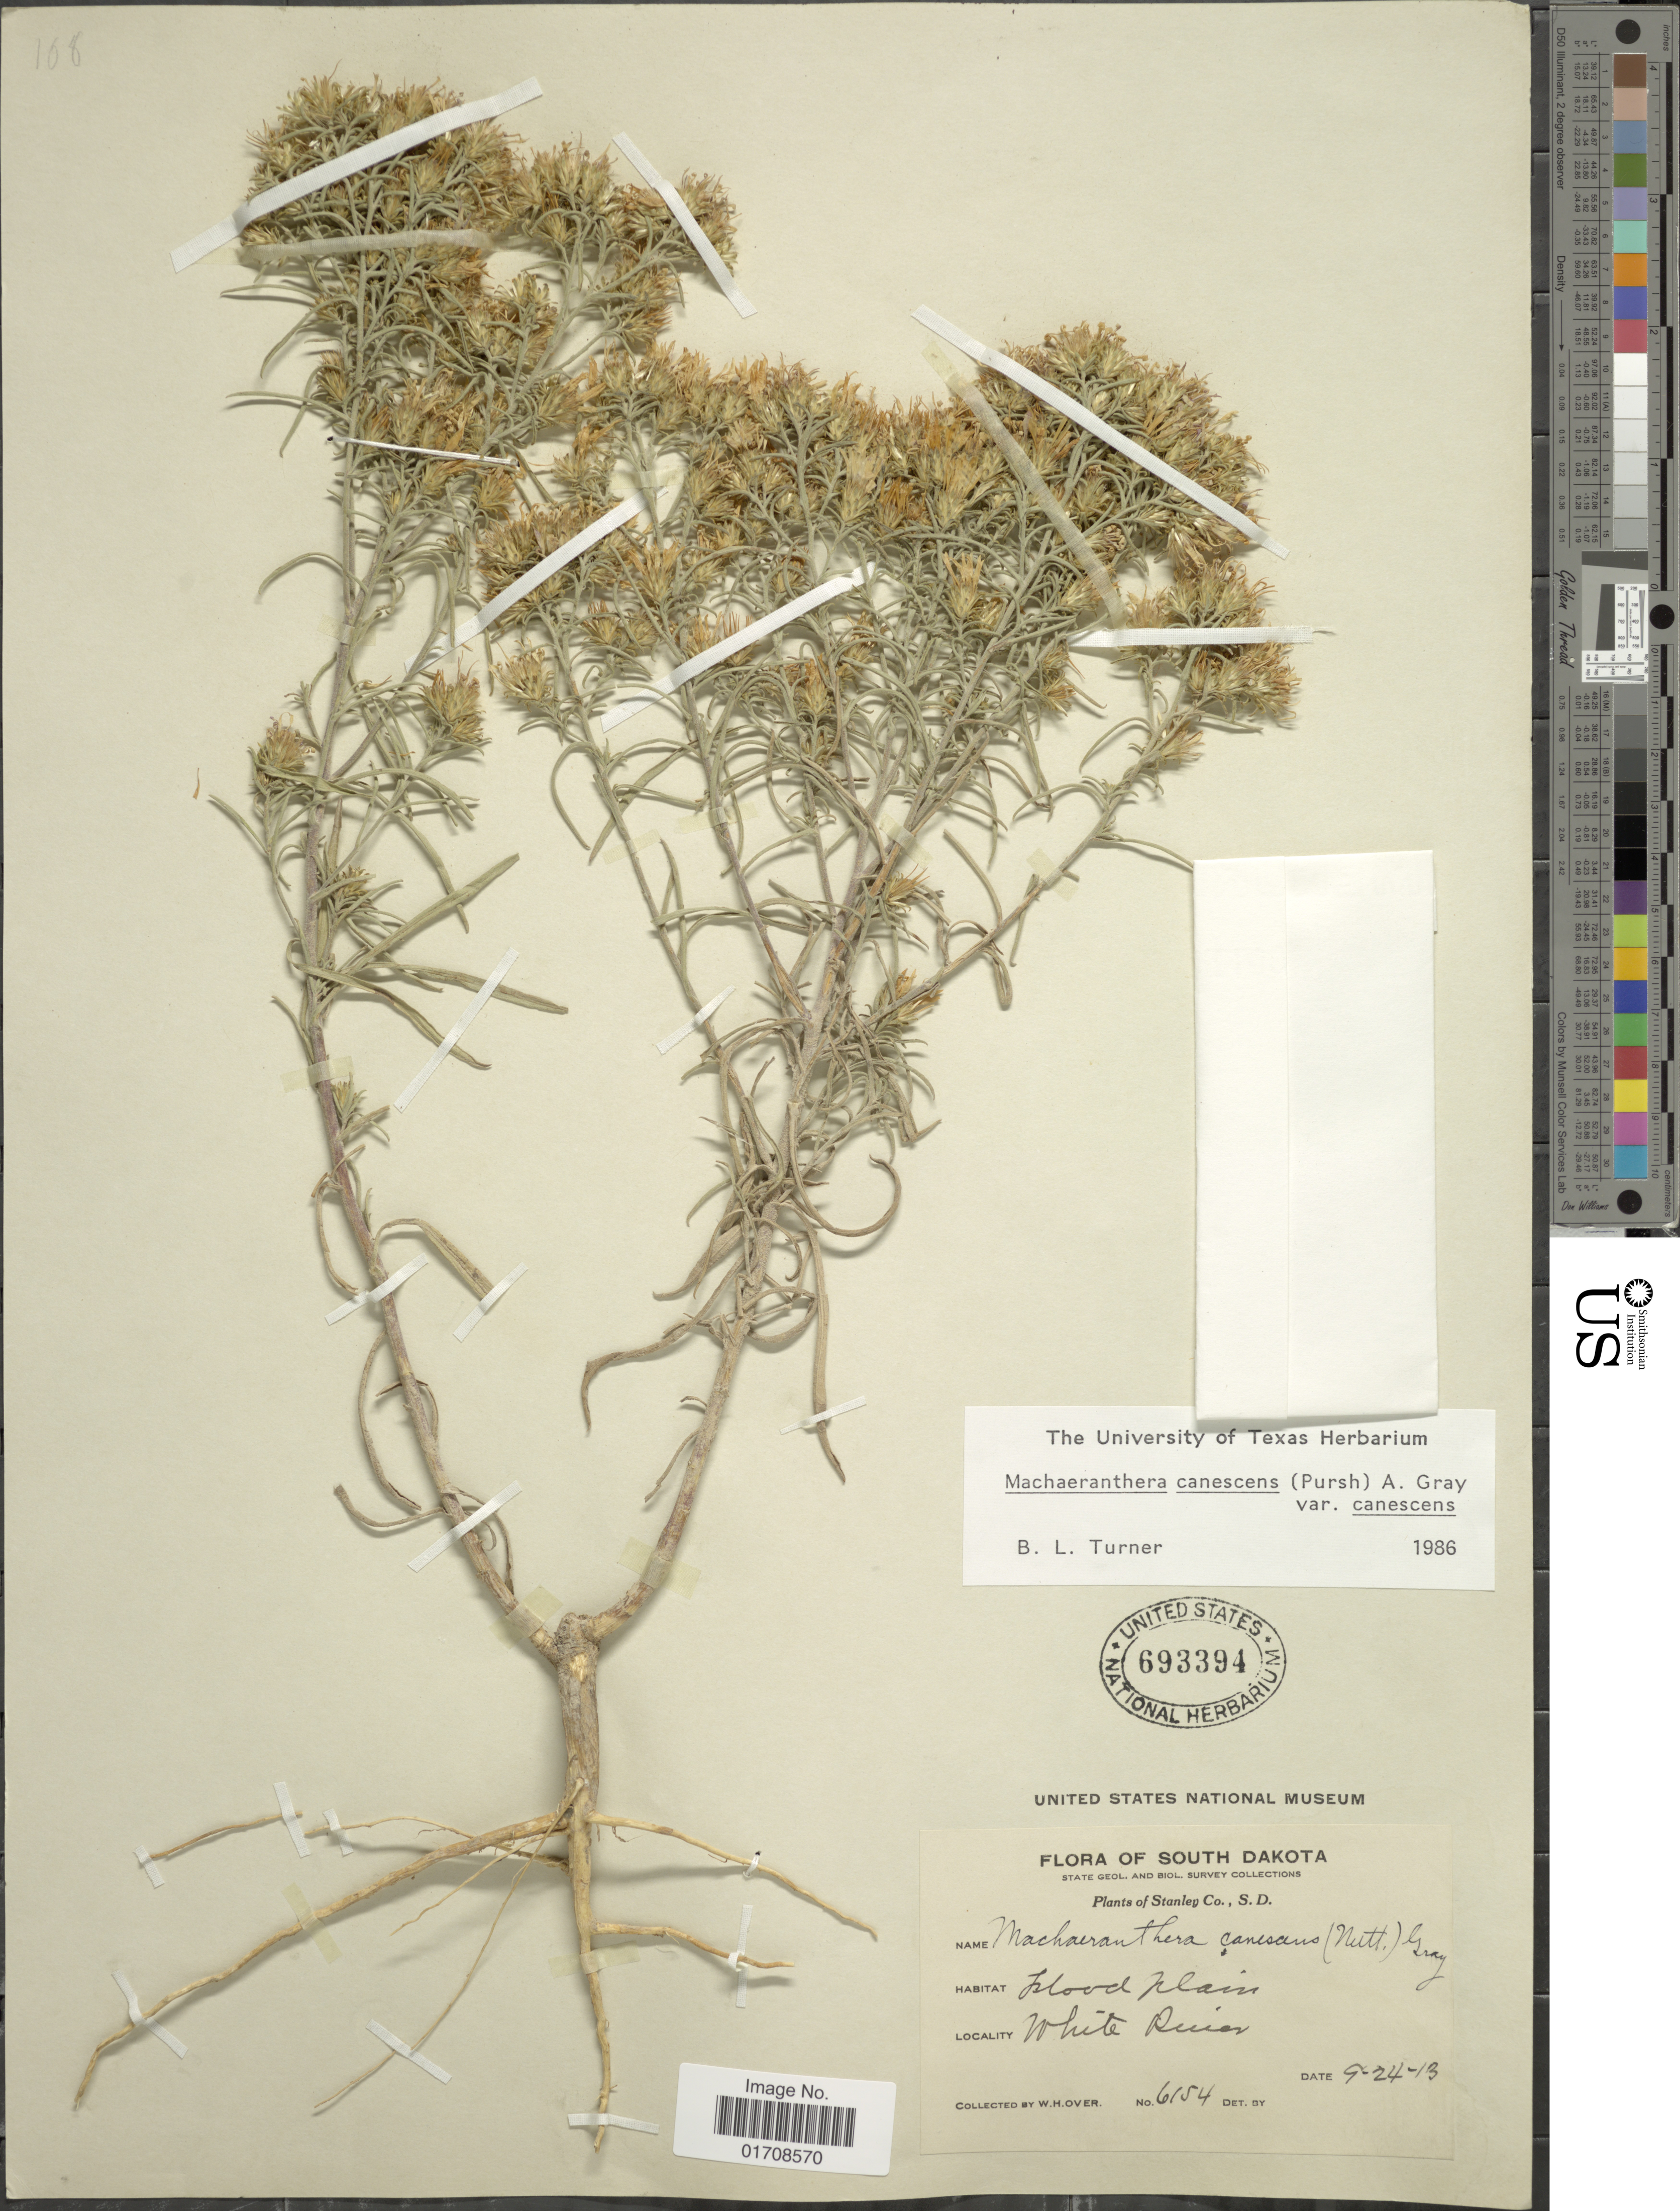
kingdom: Plantae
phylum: Tracheophyta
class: Magnoliopsida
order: Asterales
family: Asteraceae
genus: Machaeranthera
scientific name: Machaeranthera canescens var. canescens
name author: (Pursh) A. Gray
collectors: W. Over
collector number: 6154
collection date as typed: Transcribed d/m/y: 24/9/13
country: United States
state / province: South Dakota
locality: Stanley Co., S. D., White River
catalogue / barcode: US 693394